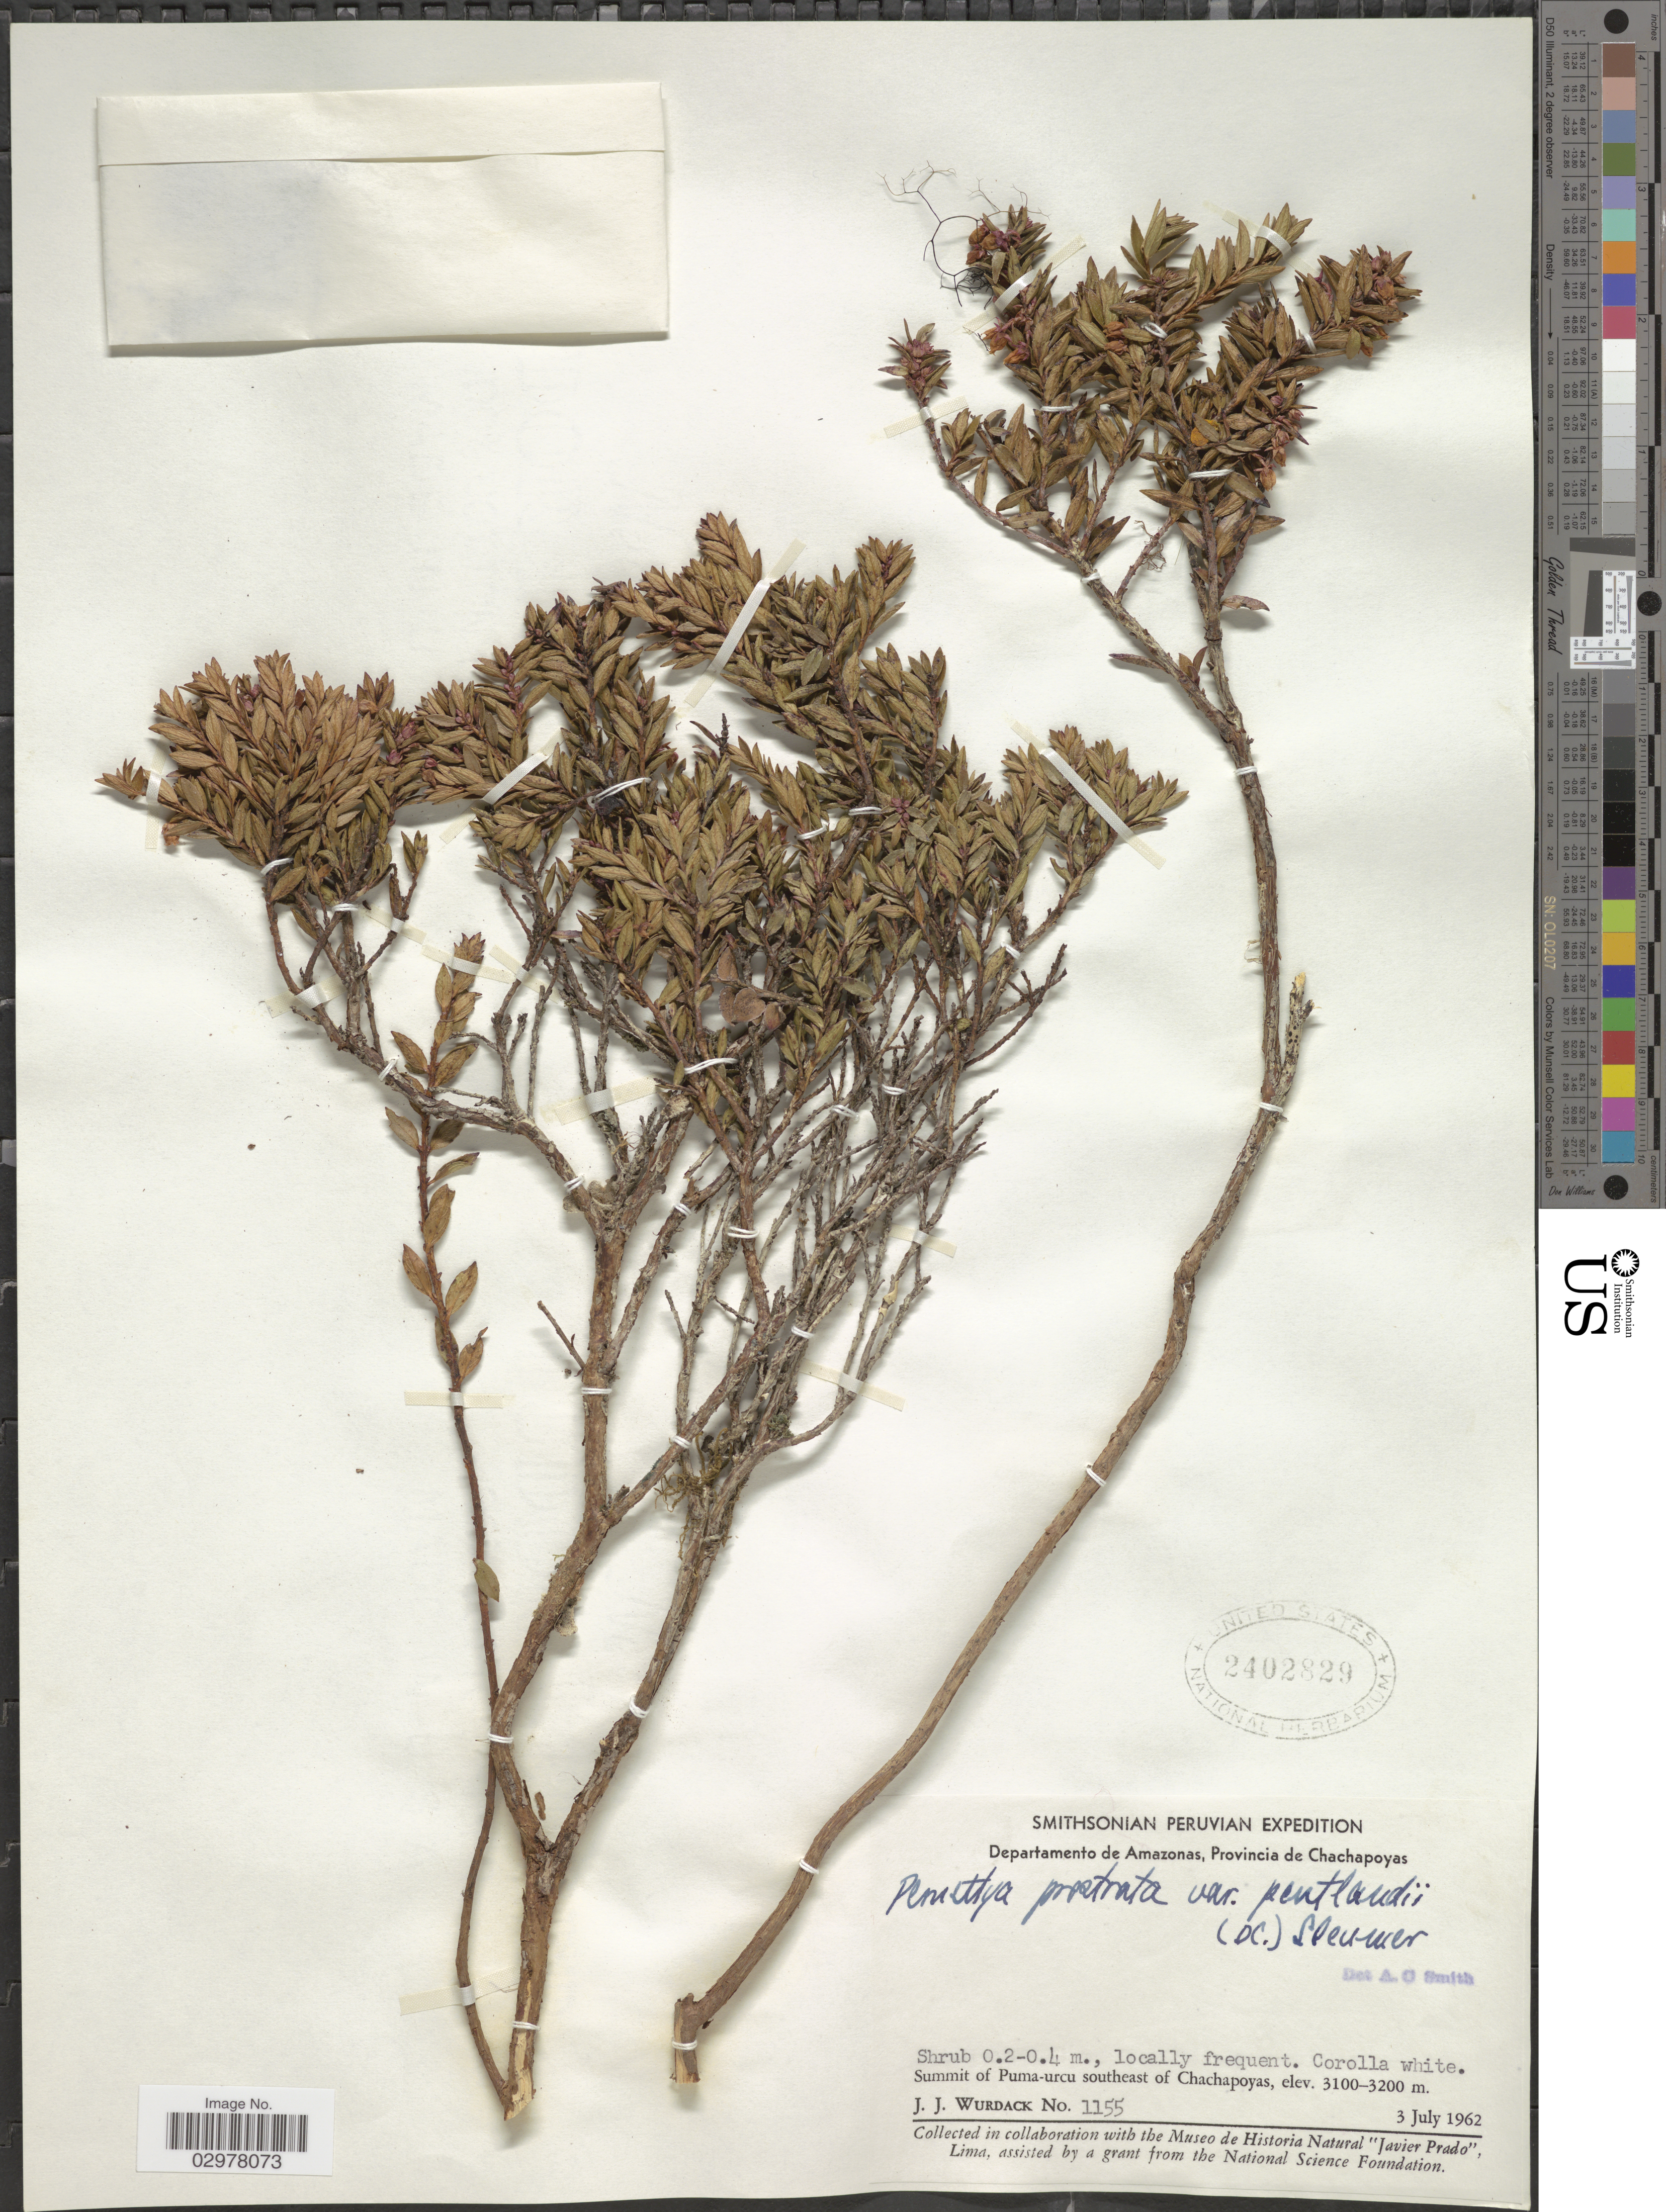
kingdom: Plantae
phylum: Tracheophyta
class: Magnoliopsida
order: Ericales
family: Ericaceae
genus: Pernettya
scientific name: Pernettya prostrata var. pentlandii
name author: (DC.) Sleumer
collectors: J. J. Wurdack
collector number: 1155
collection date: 1962-07-03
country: Peru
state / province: Amazonas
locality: Departamento de Amazonas, Provincia de Chachapoyas. Summit of Puma-urcu southeast of Chachapoyas.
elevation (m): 3100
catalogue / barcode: US 2402829